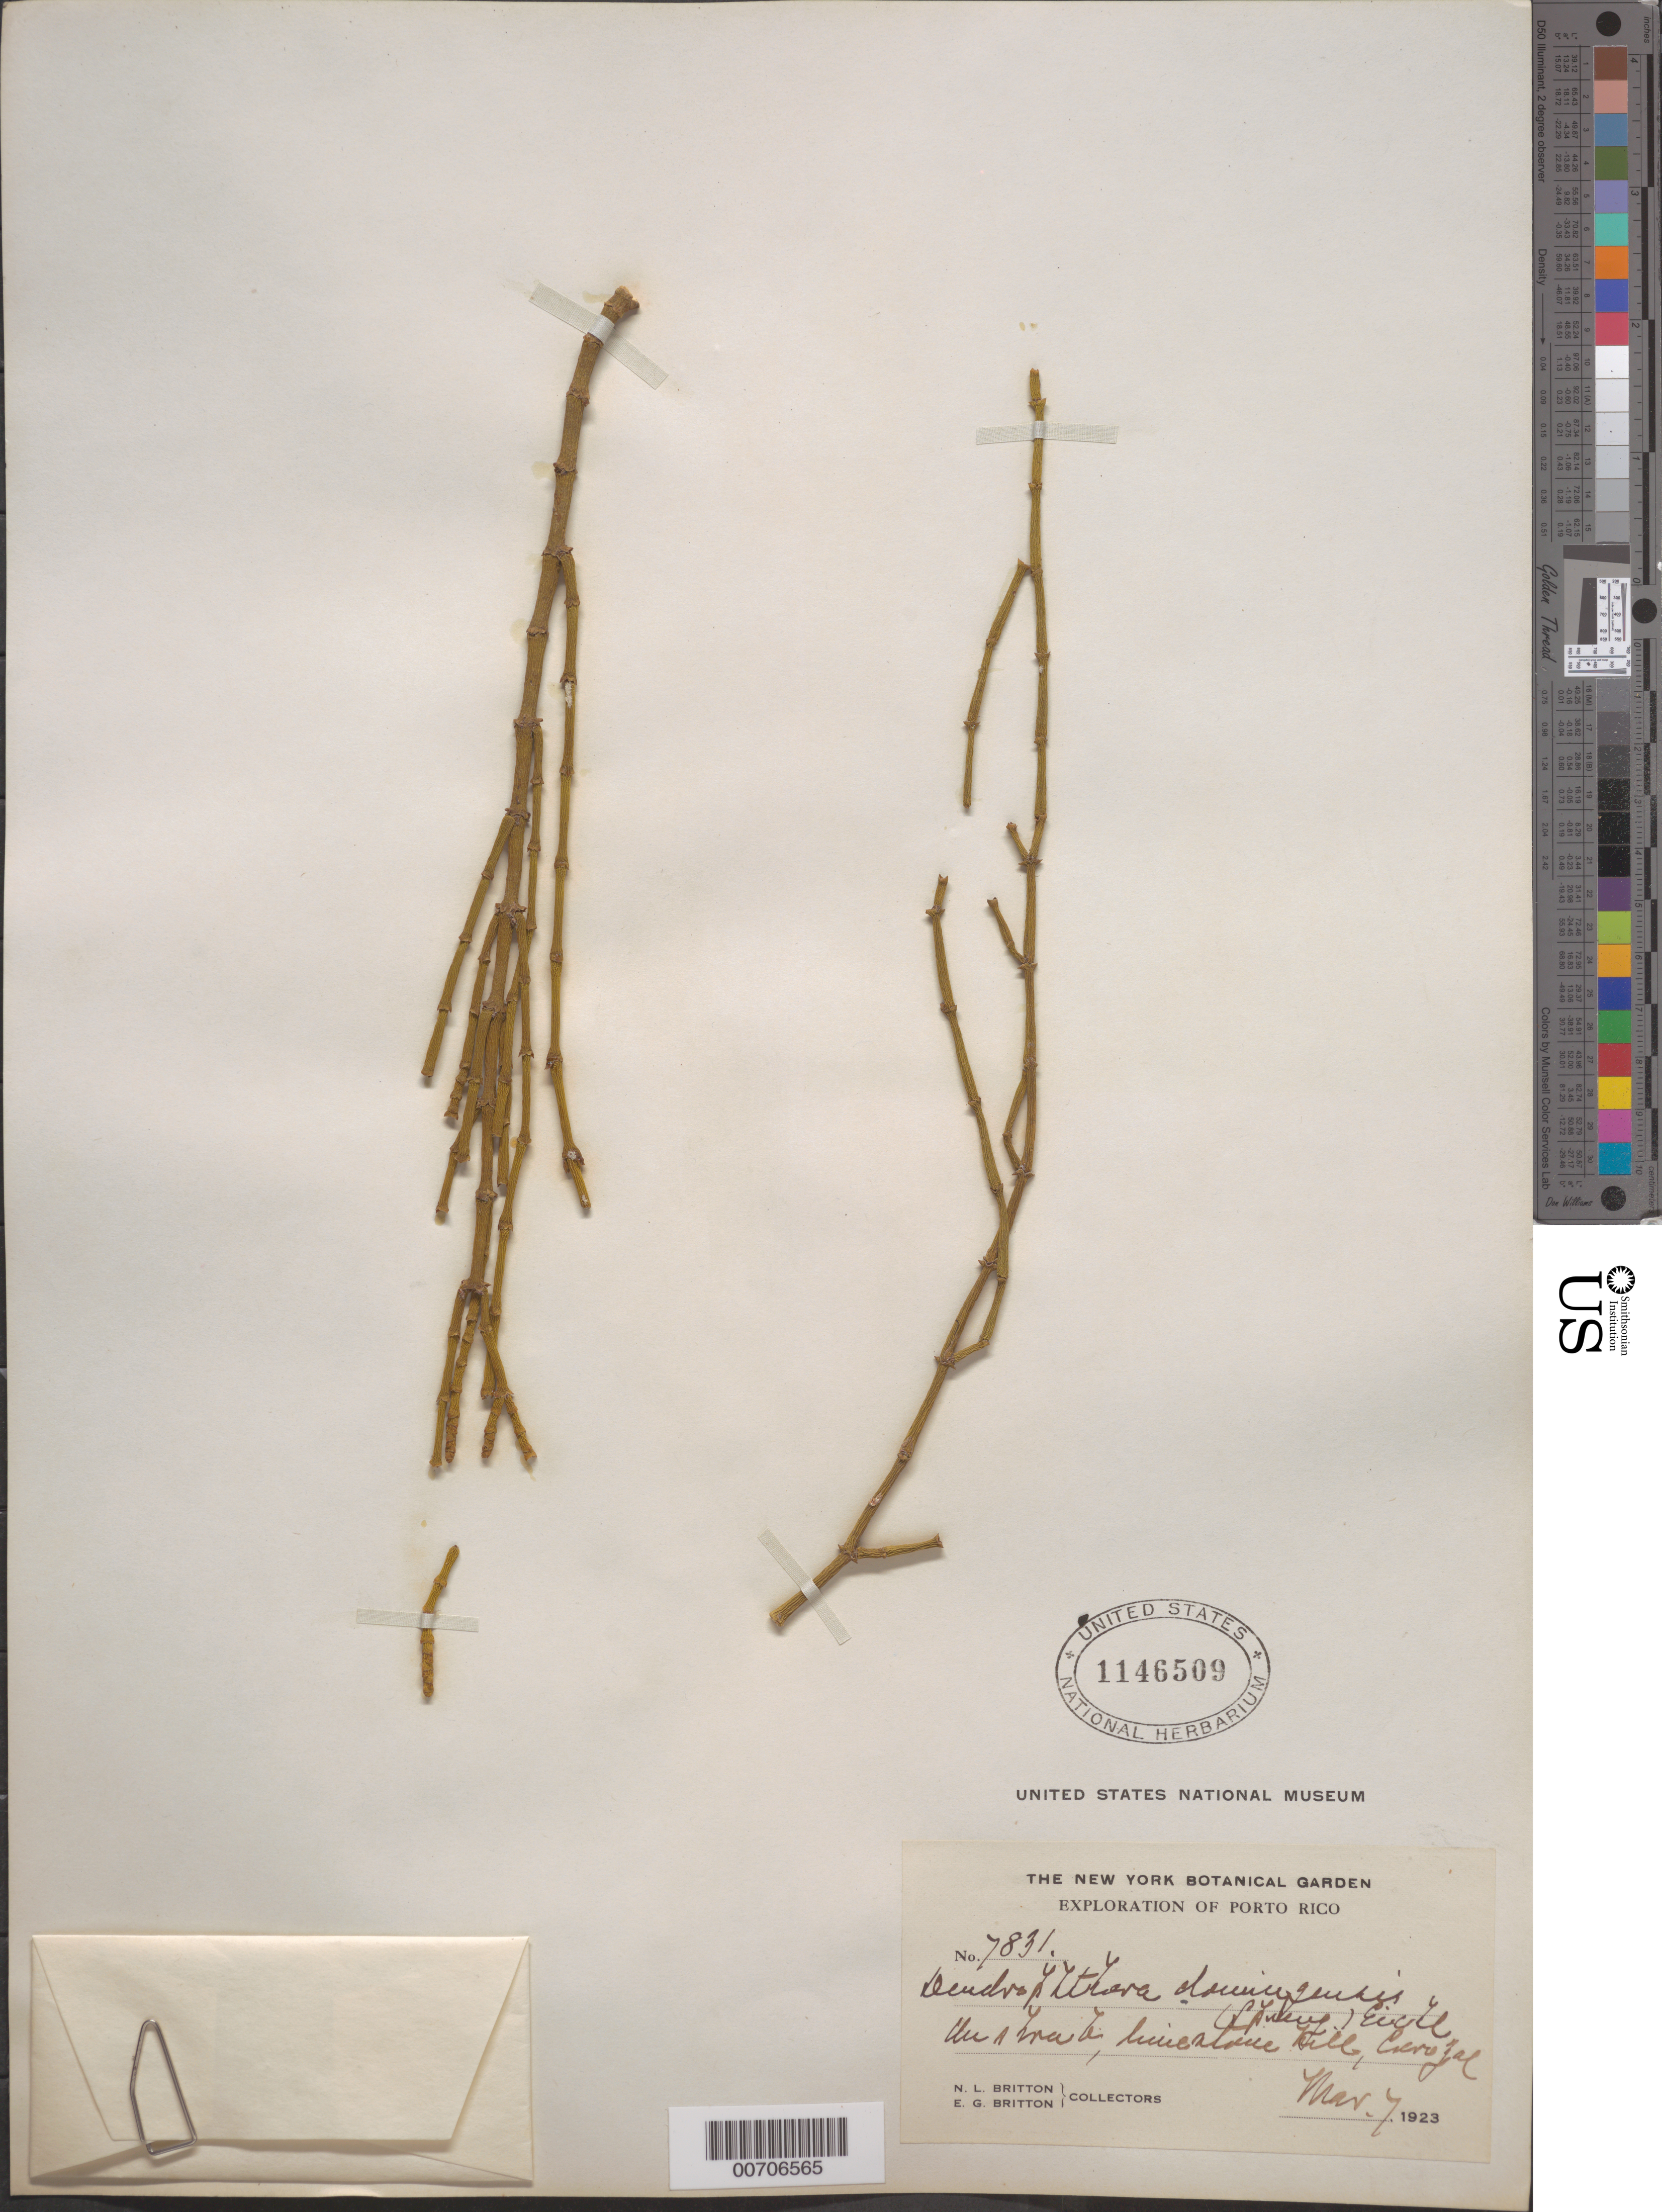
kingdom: Plantae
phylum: Tracheophyta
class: Magnoliopsida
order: Santalales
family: Loranthaceae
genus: Dendropemon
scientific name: Dendropemon domingensis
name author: (Spreng.) Eichler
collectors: N. Britton & E. G. Britton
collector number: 7831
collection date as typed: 07 Mar 1923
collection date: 1923-03-07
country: Puerto Rico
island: Greater Antilles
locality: Cierozal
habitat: On a brush, limestone hill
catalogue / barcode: US 1146509